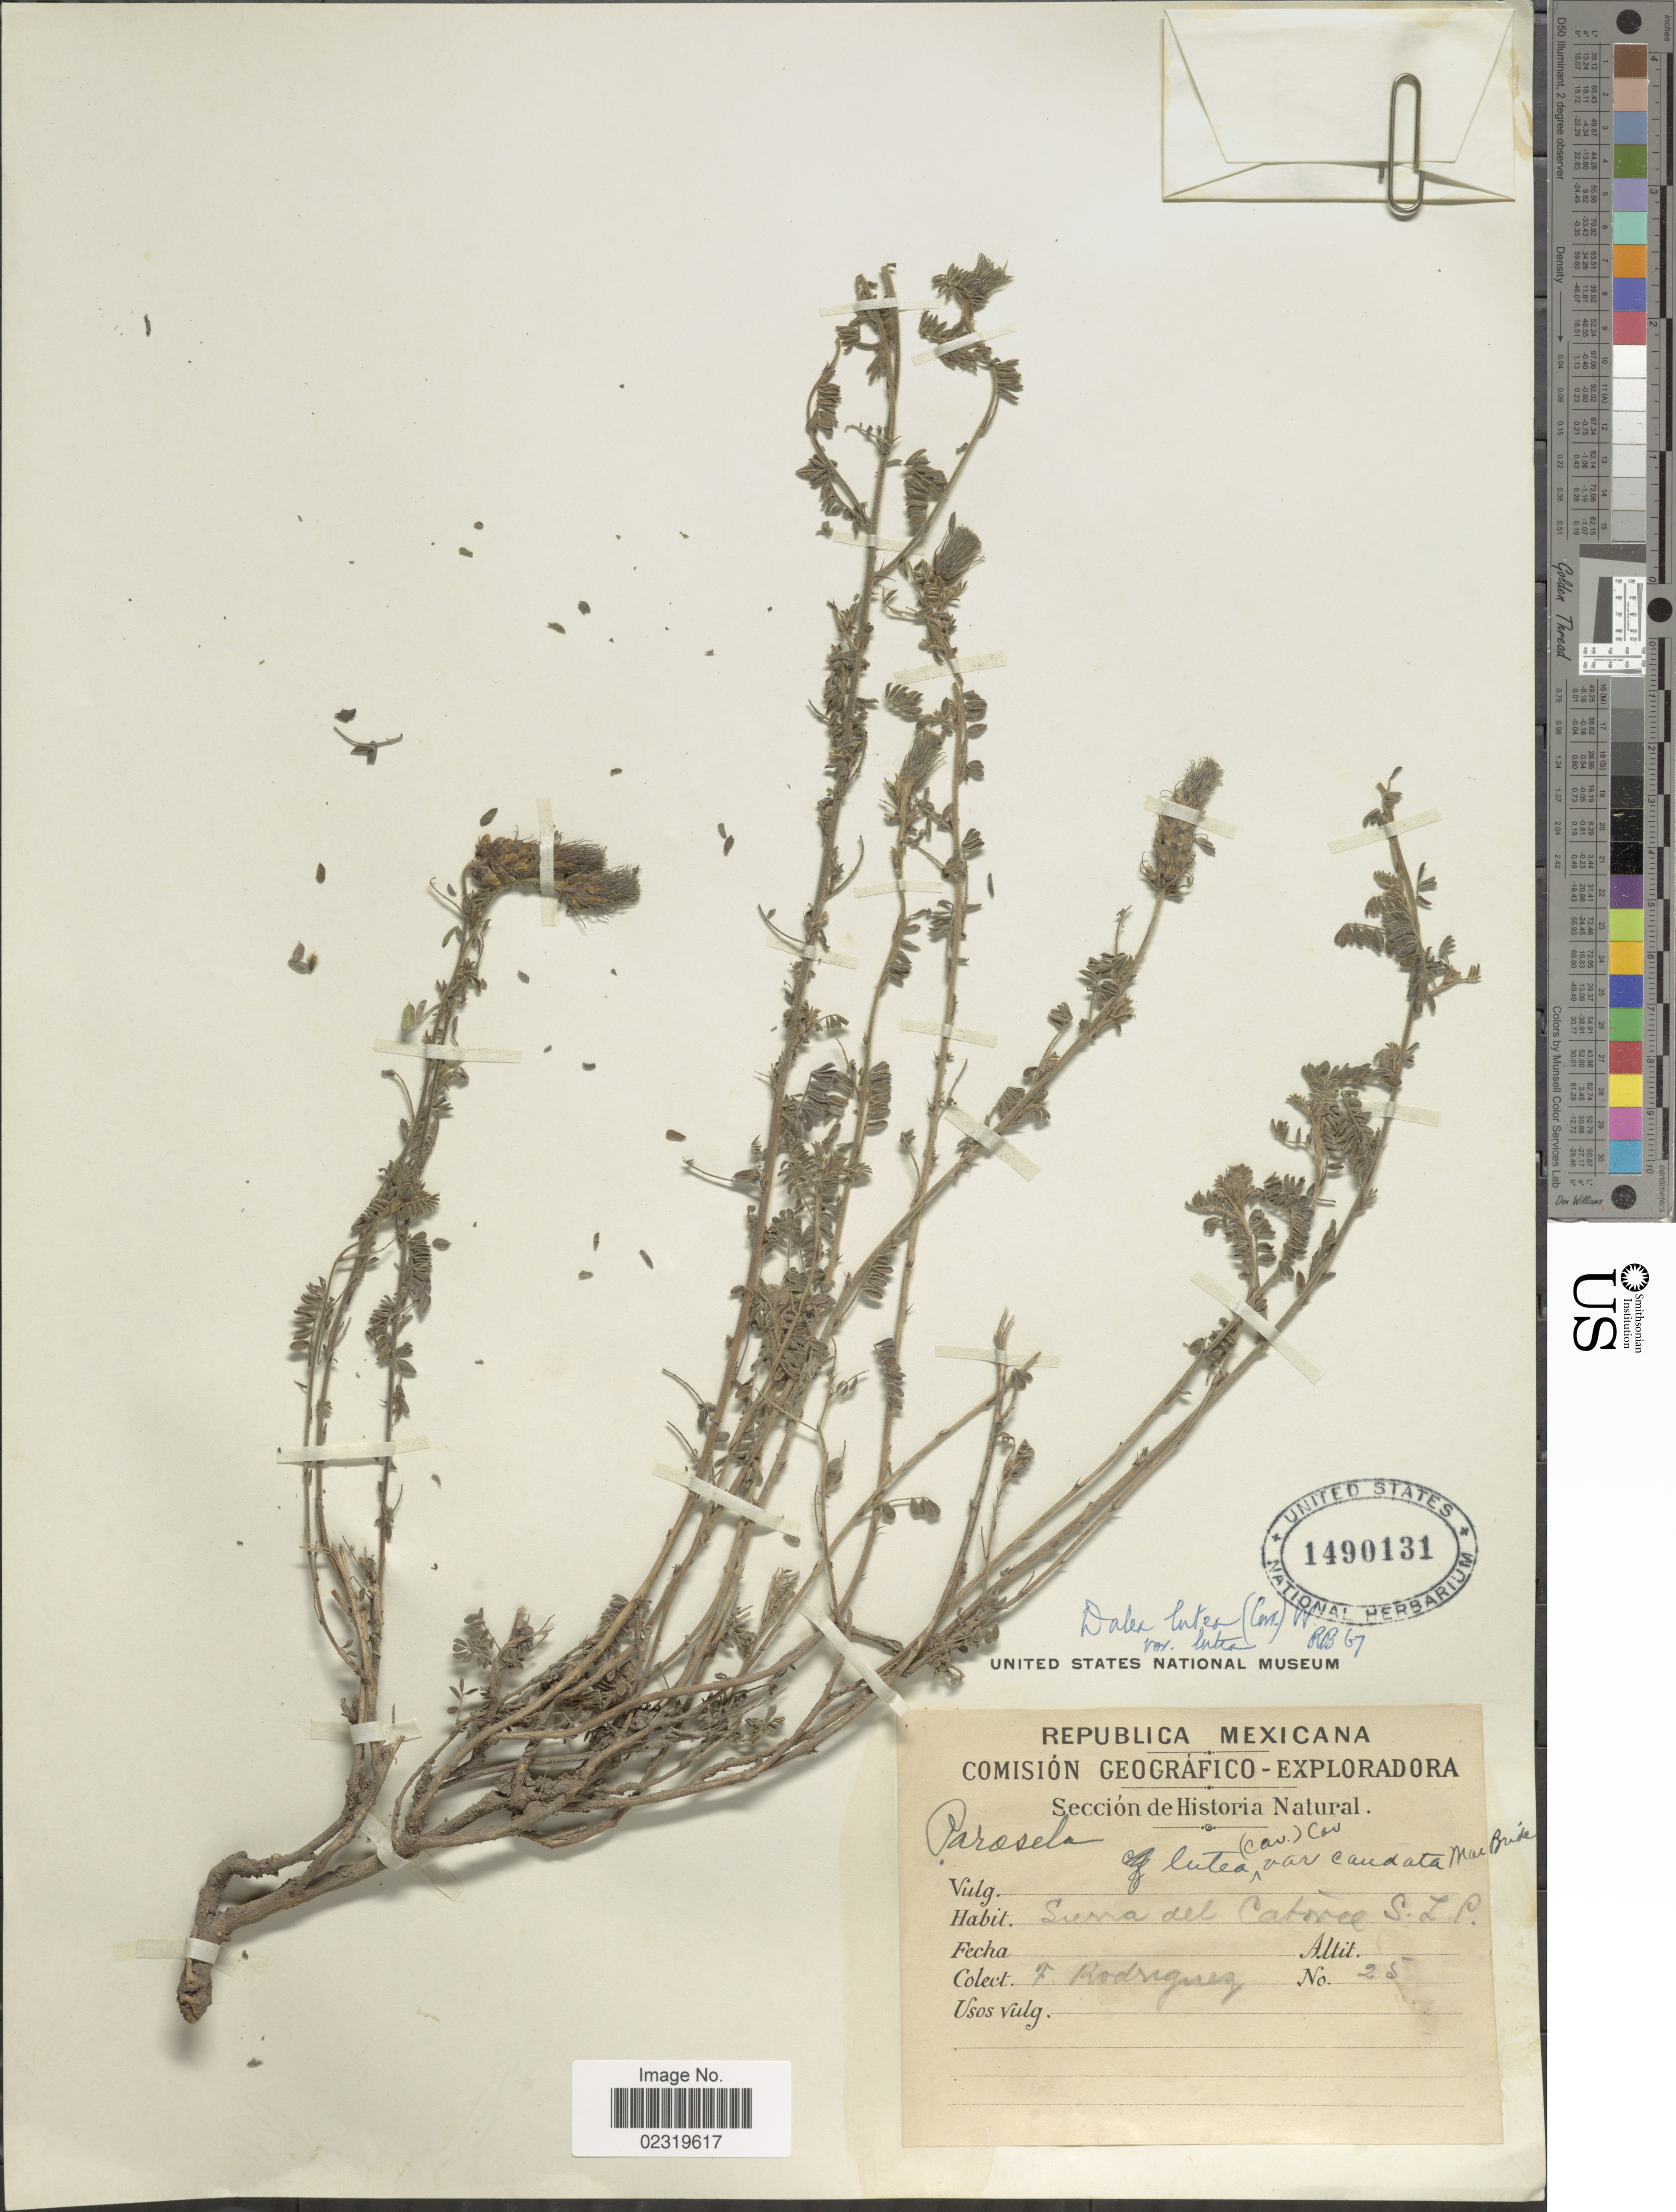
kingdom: Plantae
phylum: Tracheophyta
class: Magnoliopsida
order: Fabales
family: Fabaceae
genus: Dalea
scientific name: Dalea lutea var. lutea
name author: (Cav.) Willd.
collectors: F. Rodriguez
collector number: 25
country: Mexico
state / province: San Luis Potosí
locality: Sierra del Catorce, S. L. P.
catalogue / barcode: US 1490131